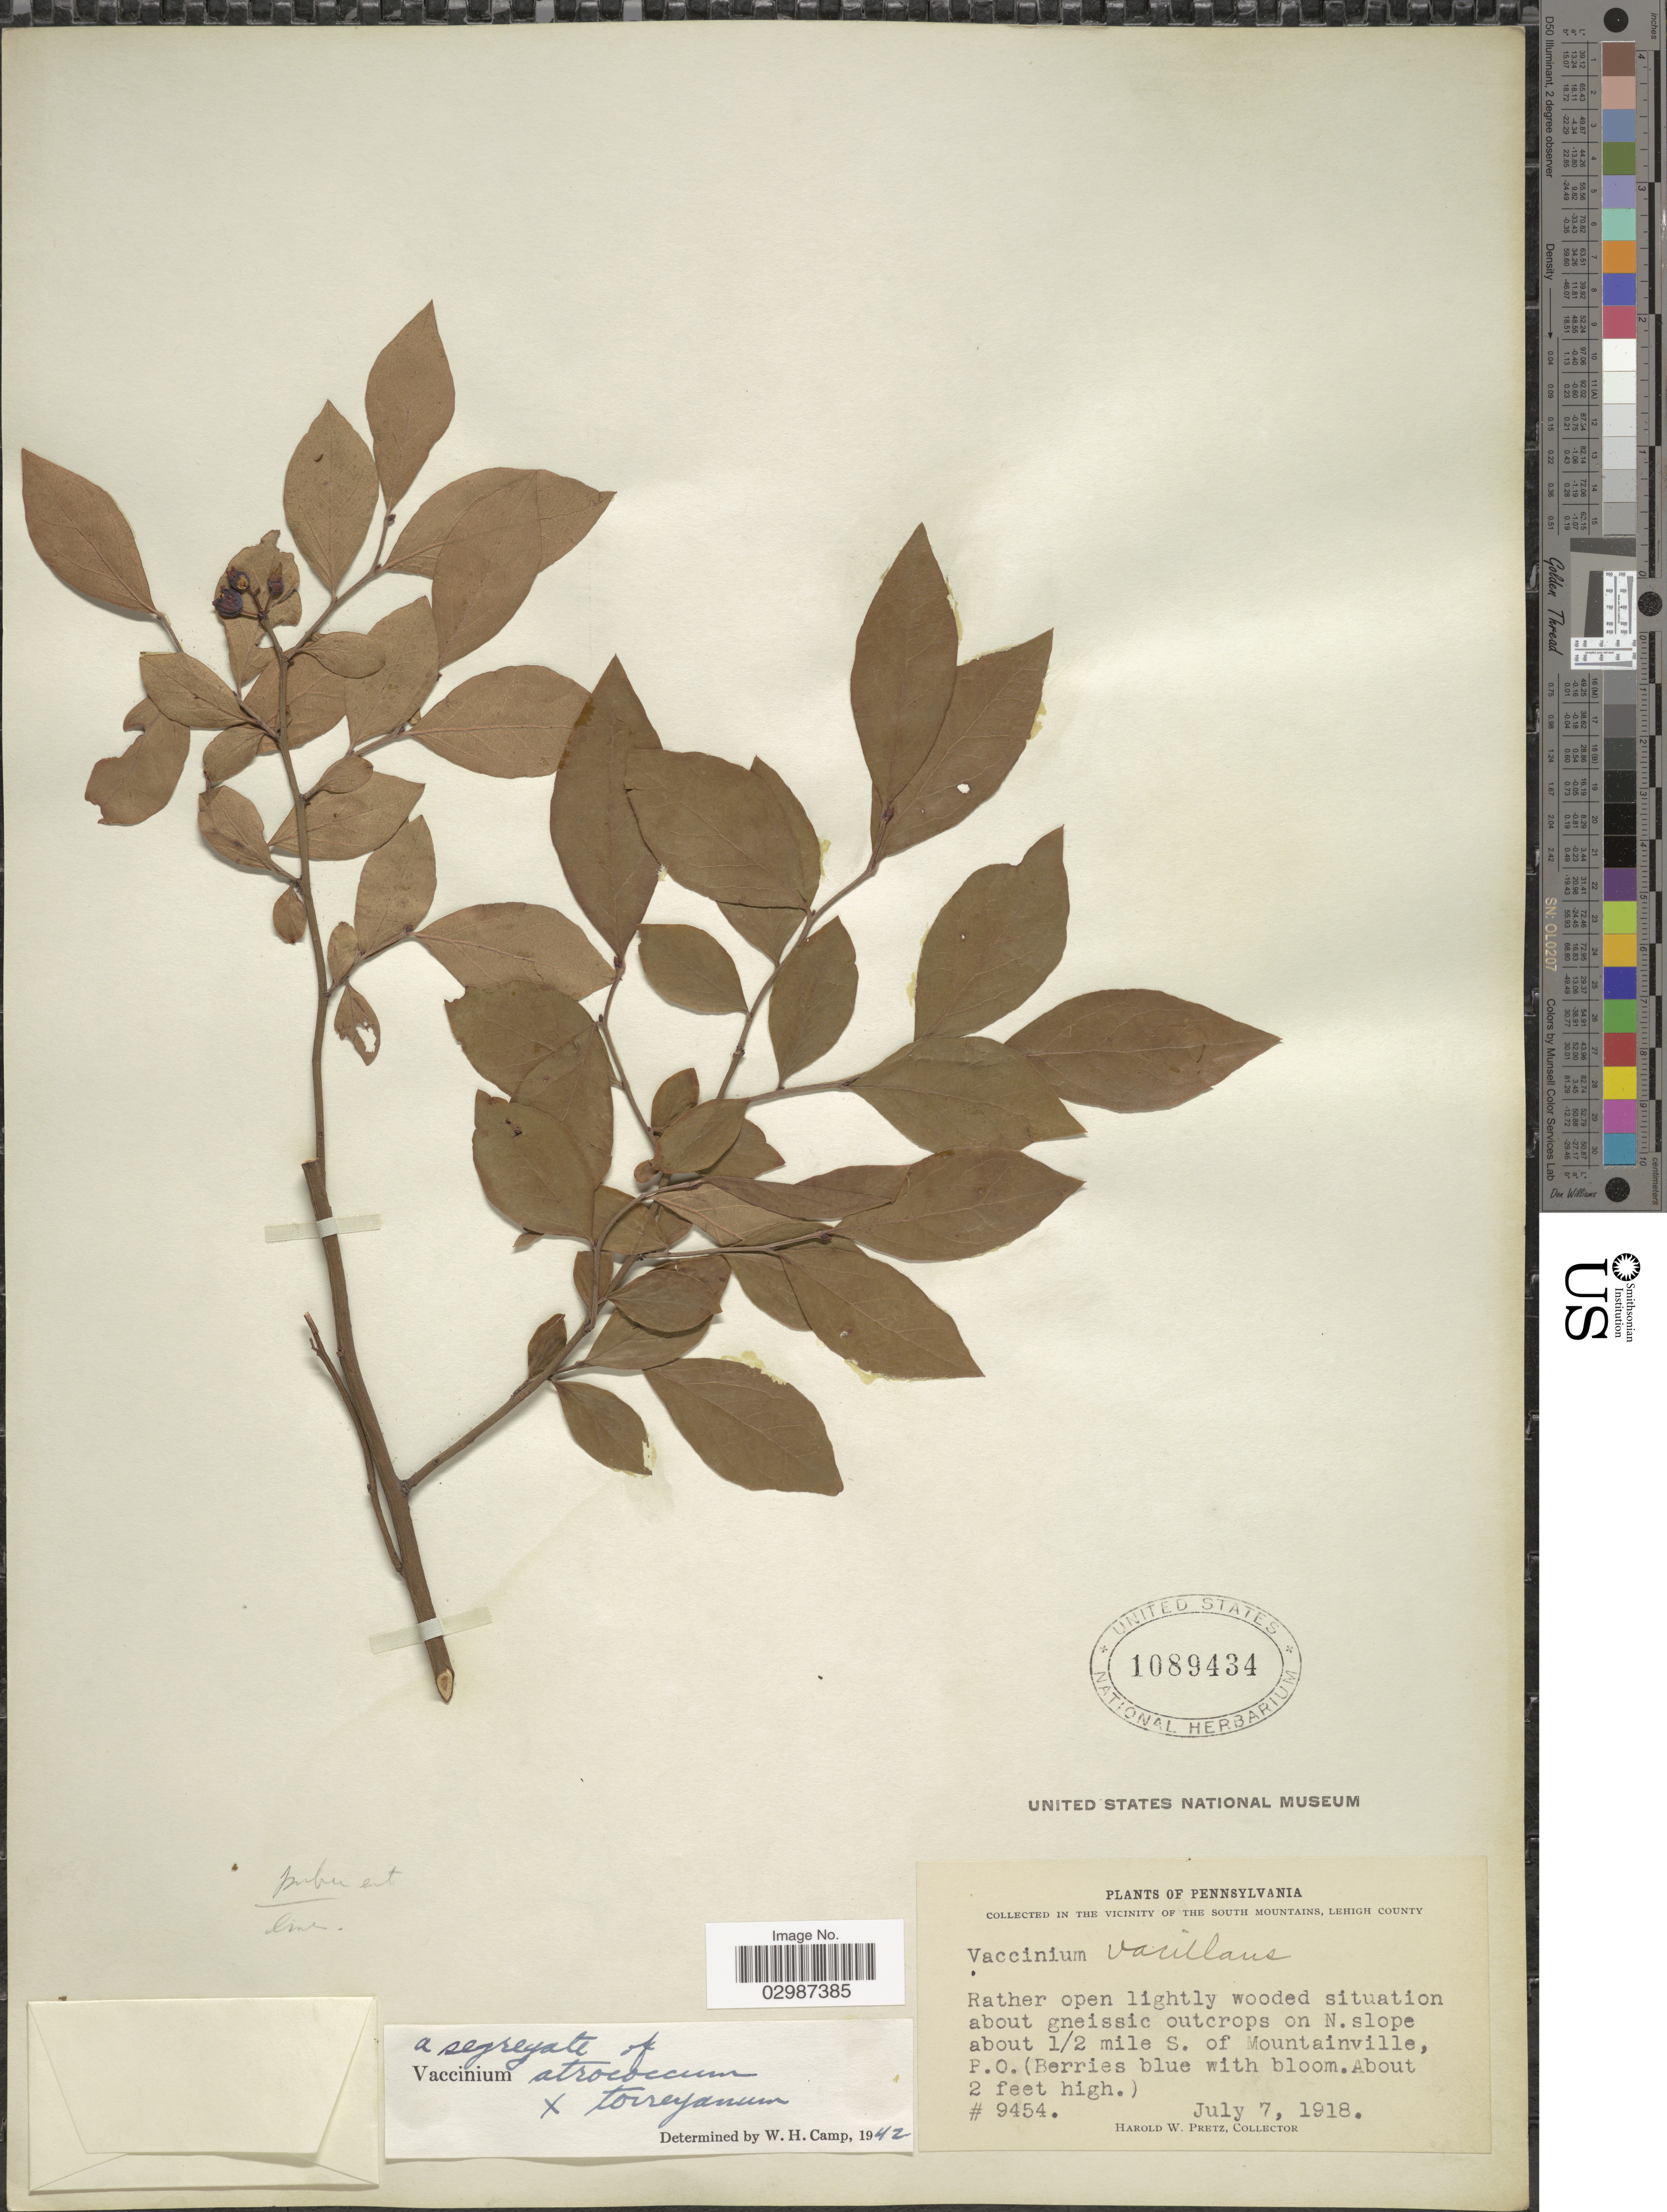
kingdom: Plantae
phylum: Tracheophyta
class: Magnoliopsida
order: Ericales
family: Ericaceae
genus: Vaccinium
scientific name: Vaccinium atrococcum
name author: (A. Gray) A. Heller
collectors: H. W. Pretz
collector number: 9454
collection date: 1918-07-07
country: United States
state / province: Pennsylvania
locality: In the vicinity of the South Mountains, Lehigh County, Rather open lightly wooded situation about gneissic outcrops on N. slope about 1/2 mile S. of Mountainville, P.O.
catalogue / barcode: US 1089434